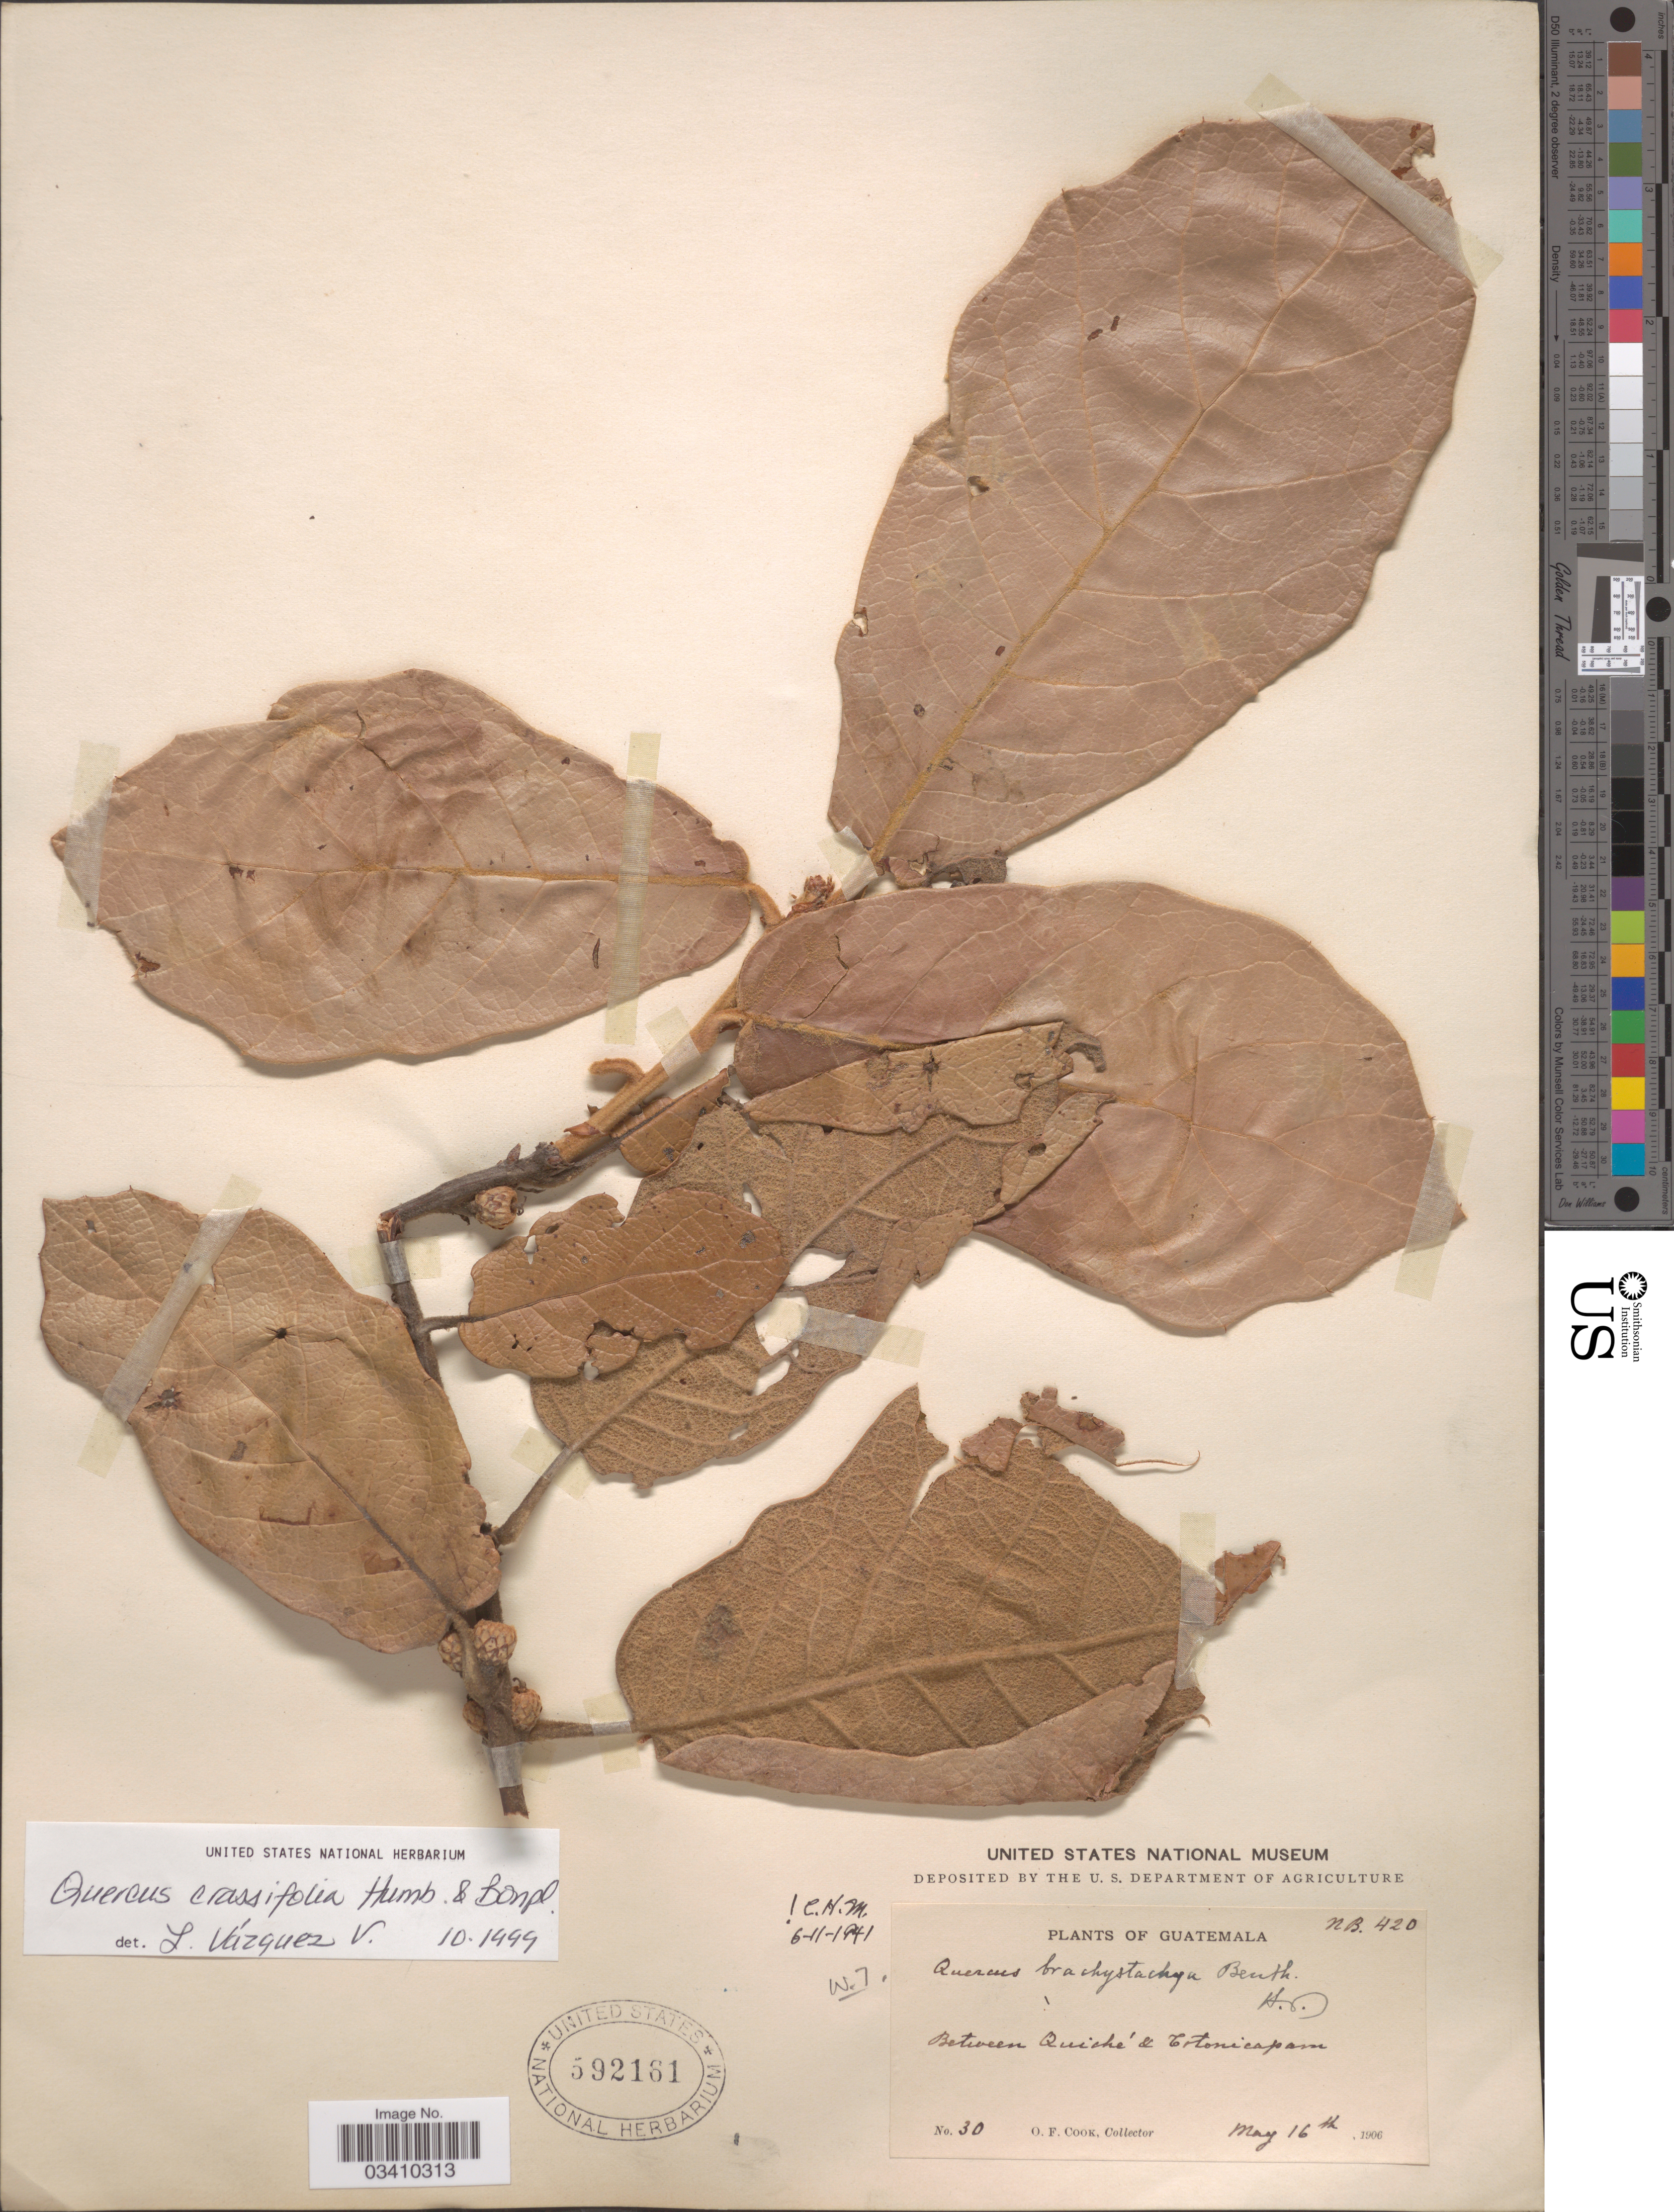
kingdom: Plantae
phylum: Tracheophyta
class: Magnoliopsida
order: Fagales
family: Fagaceae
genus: Quercus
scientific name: Quercus crassifolia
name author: Humb. & Bonpl.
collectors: O. F. Cook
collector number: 30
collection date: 1906-05-16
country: Guatemala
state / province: El Quiché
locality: Between Quiché & Cotonicapam.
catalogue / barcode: US 592161